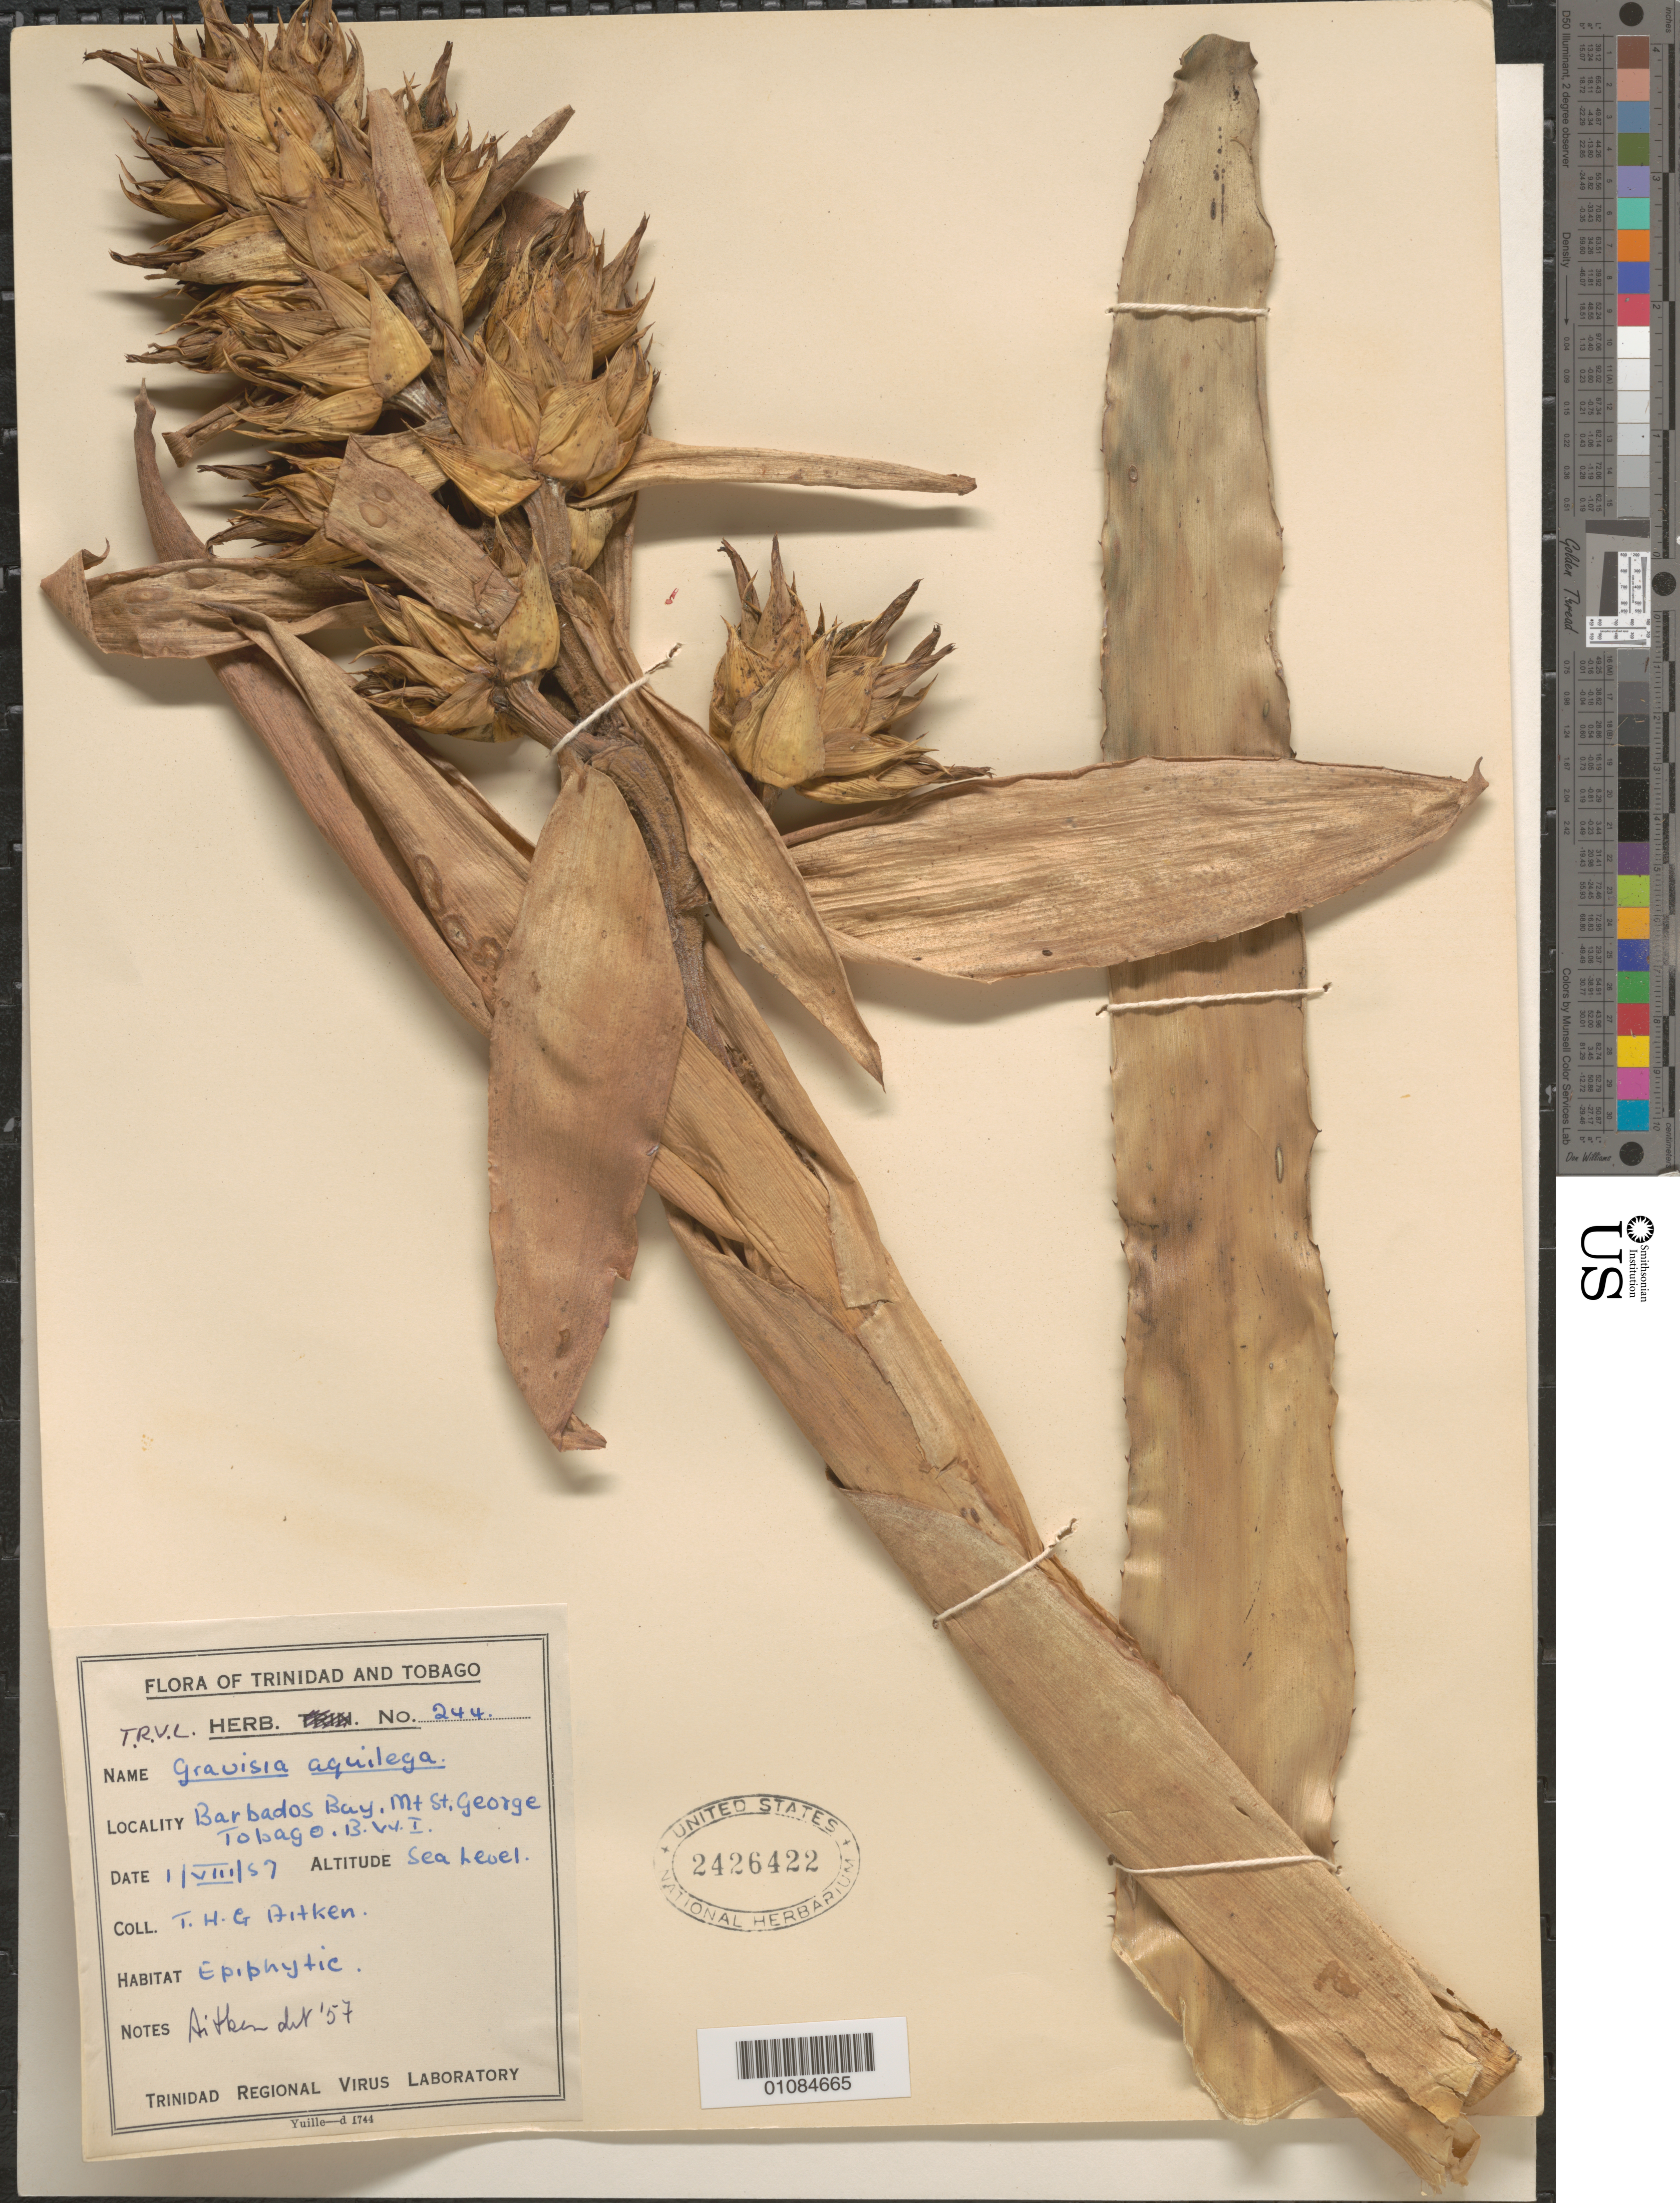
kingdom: Plantae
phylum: Tracheophyta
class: Liliopsida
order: Poales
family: Bromeliaceae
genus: Aechmea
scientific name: Aechmea aquilega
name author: (Salisb.) Griseb.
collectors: T. Aitken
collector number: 244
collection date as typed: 01 Aug 1957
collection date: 1957-08-01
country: Trinidad and Tobago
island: Tobago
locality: Barbados Bay, Mt. St. George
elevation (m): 0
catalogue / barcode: US 2426422